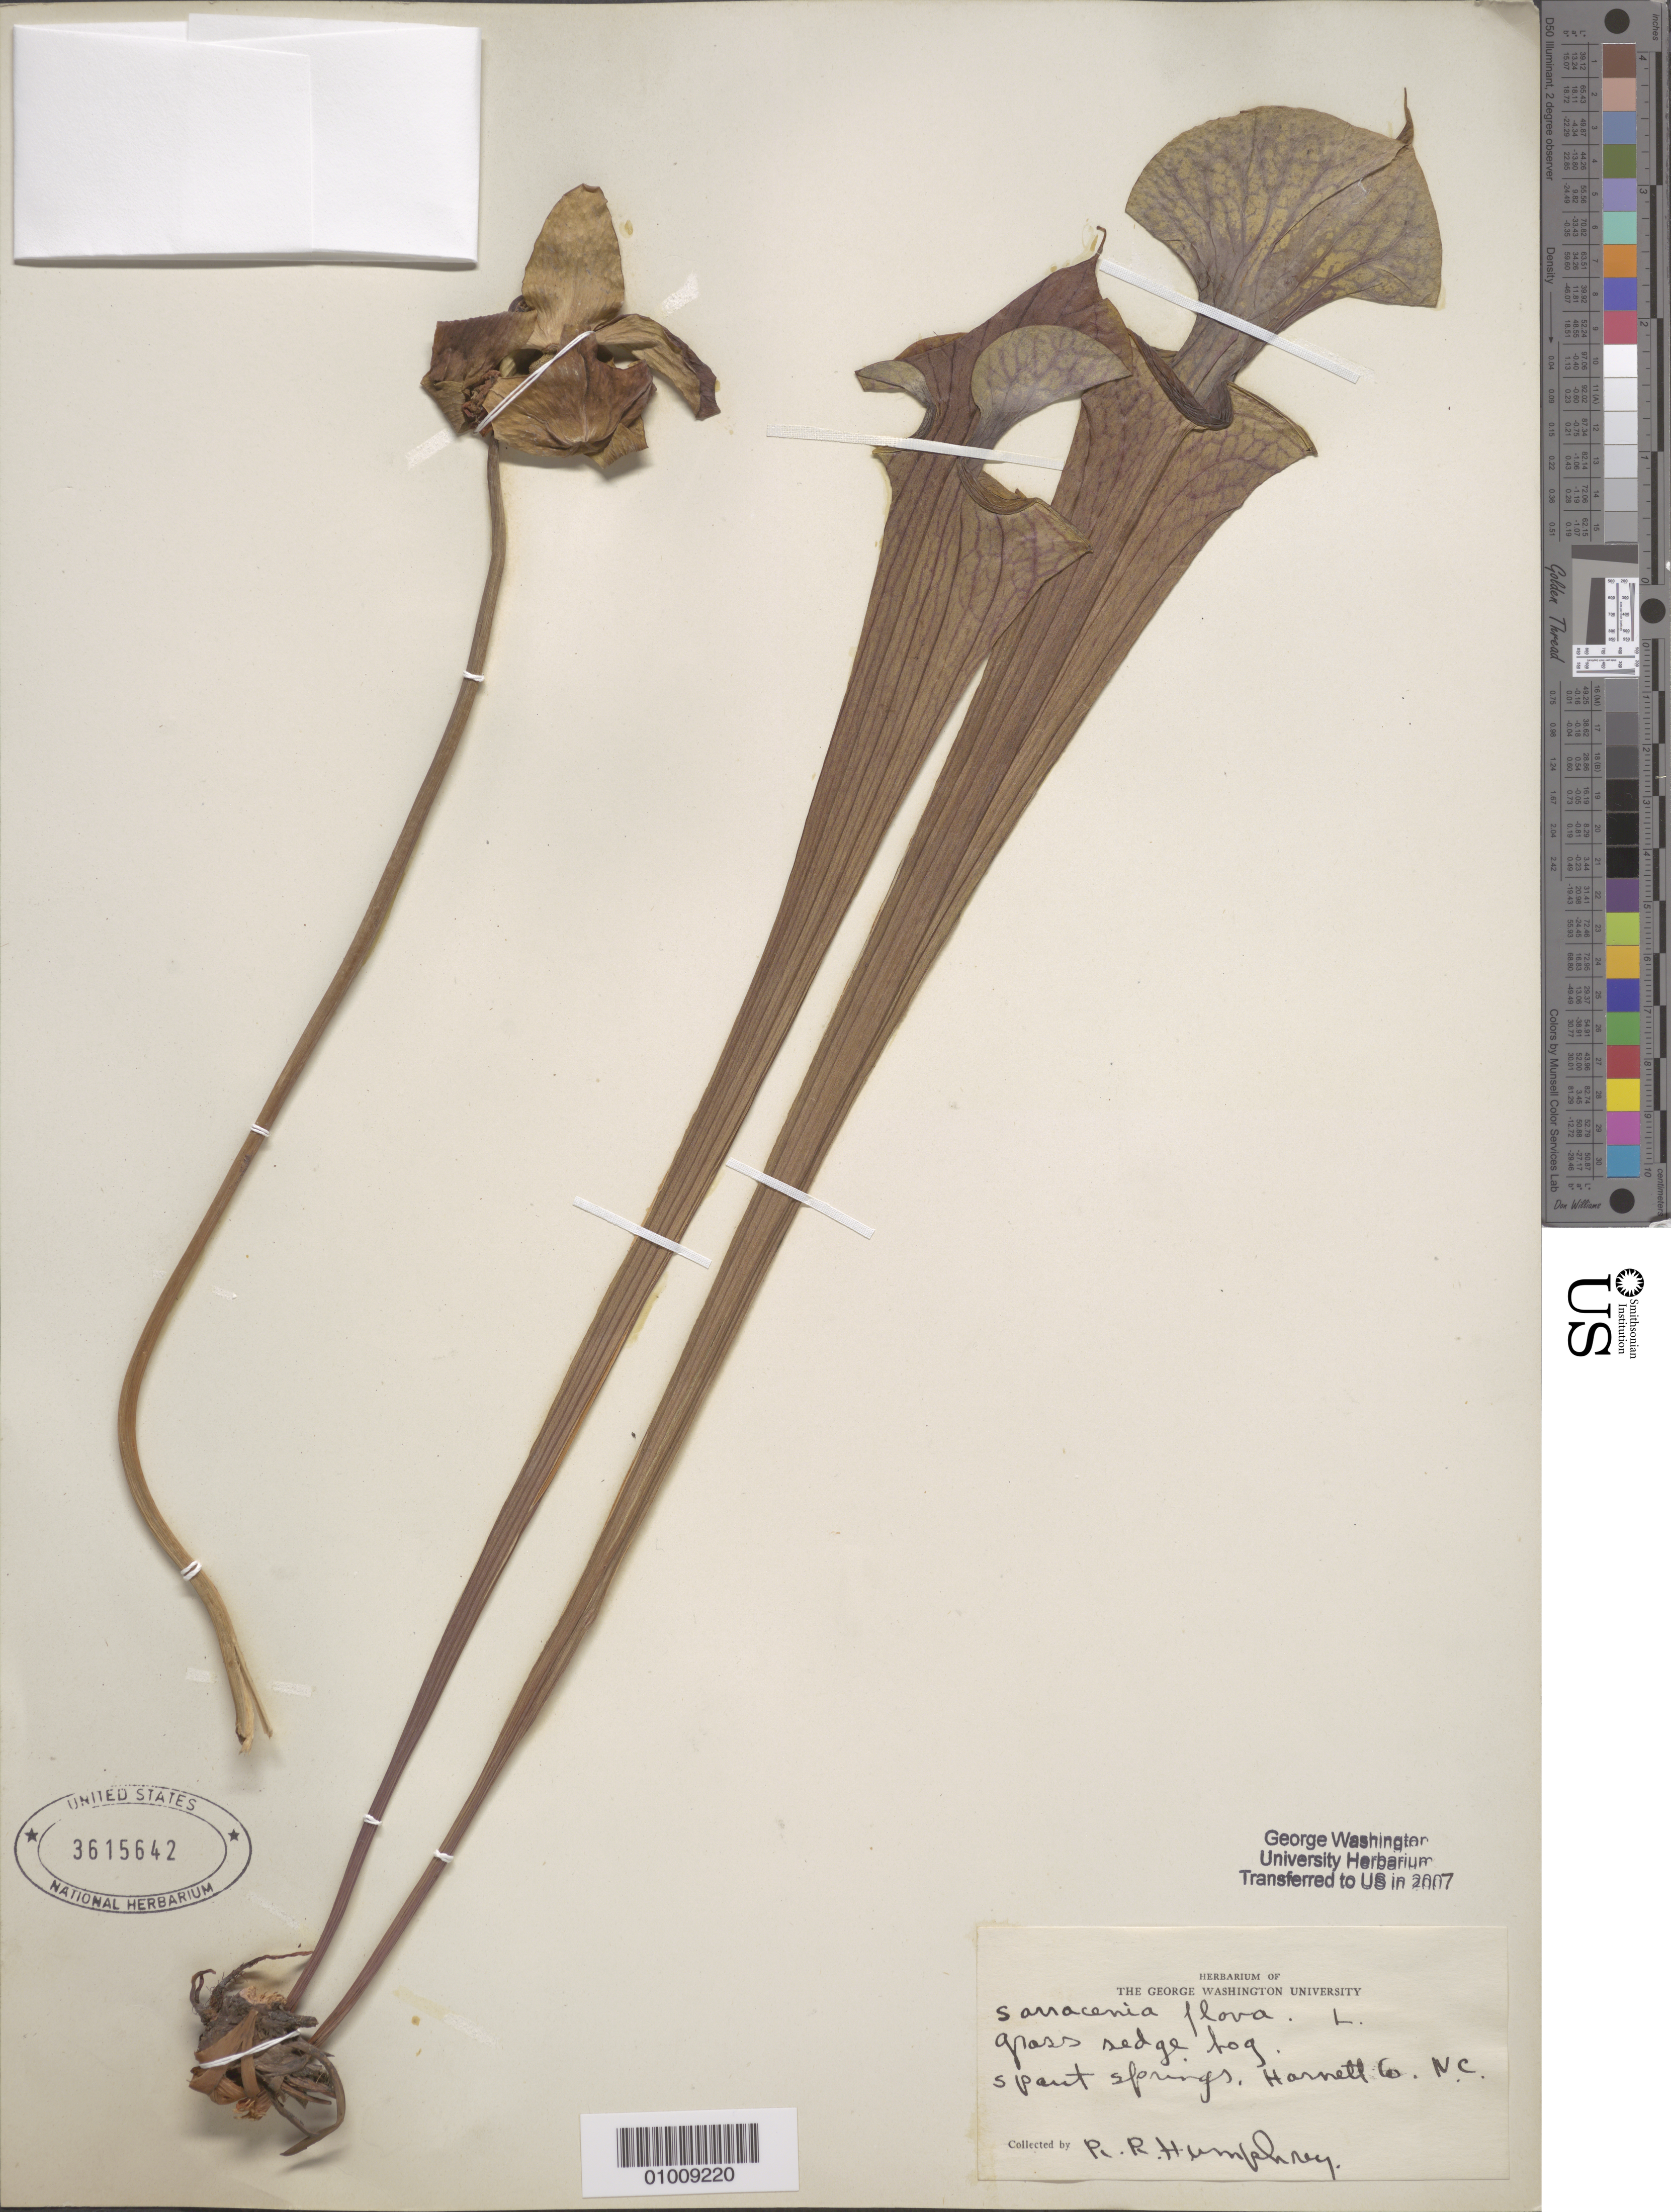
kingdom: Plantae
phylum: Tracheophyta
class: Magnoliopsida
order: Ericales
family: Sarraceniaceae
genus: Sarracenia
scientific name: Sarracenia flava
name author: L.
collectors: R. Humphrey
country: United States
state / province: North Carolina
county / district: Harnett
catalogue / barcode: US 3615642